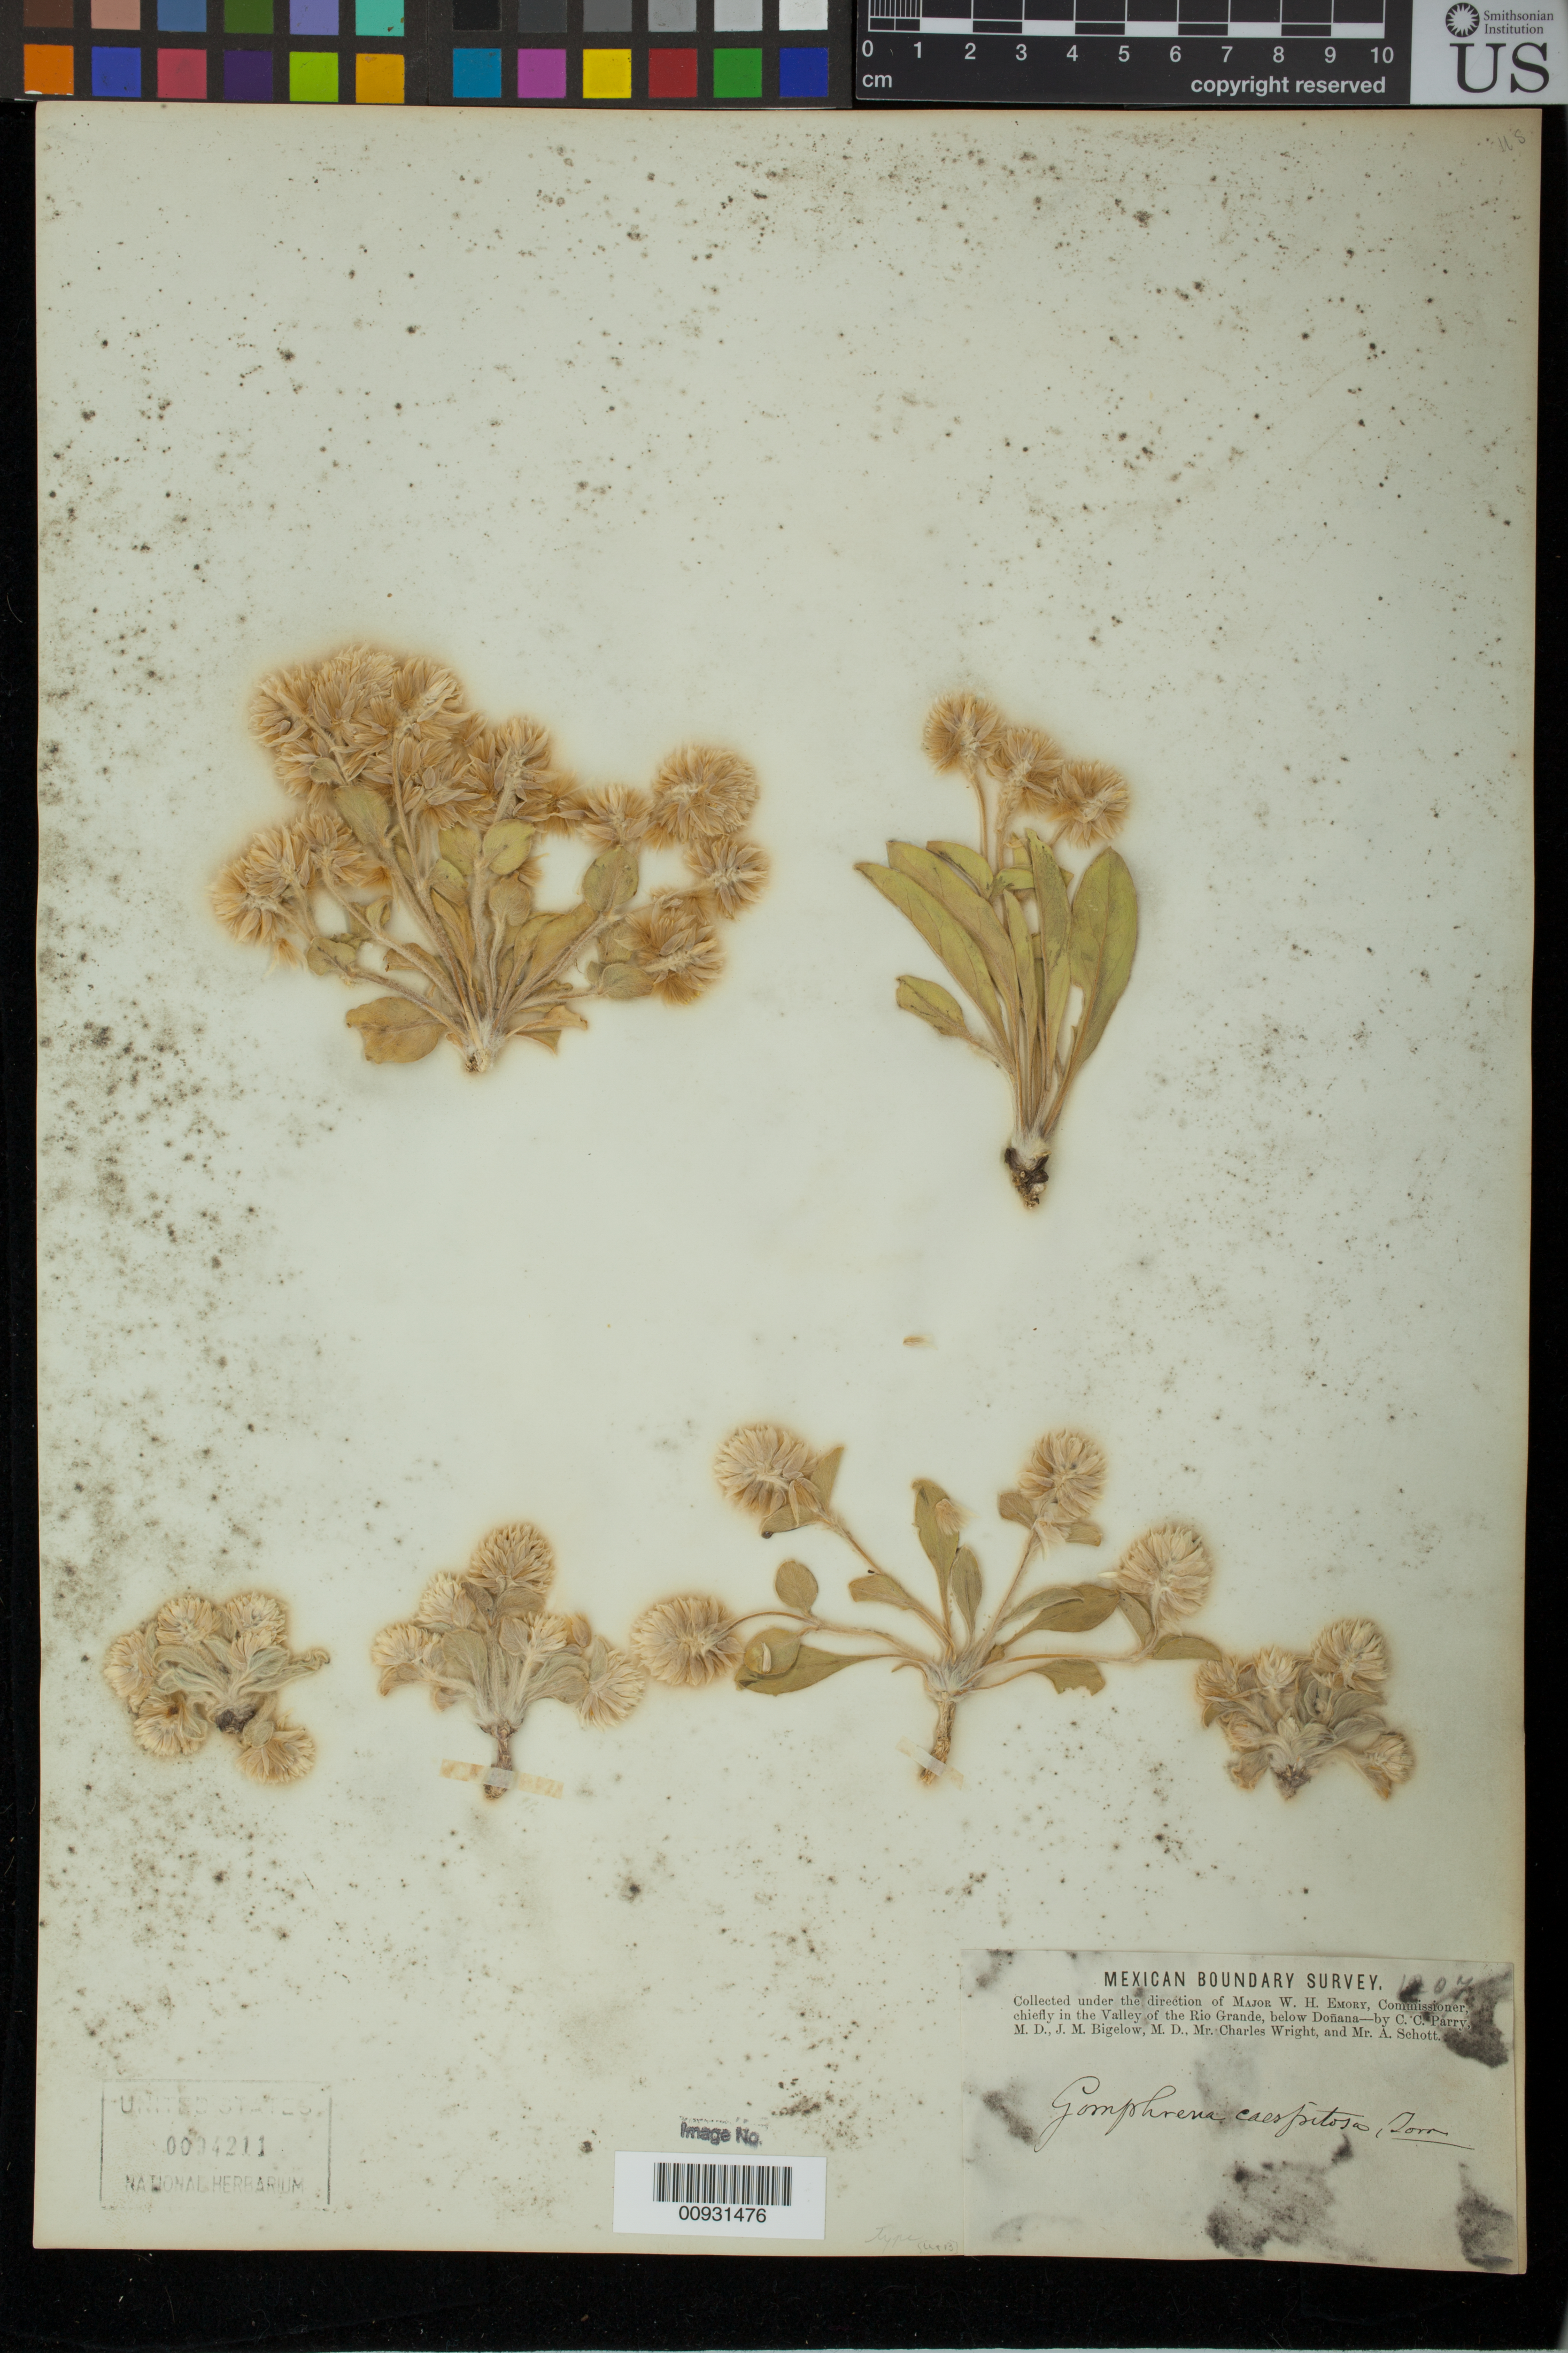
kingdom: Plantae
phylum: Tracheophyta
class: Magnoliopsida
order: Caryophyllales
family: Amaranthaceae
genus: Gomphrena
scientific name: Gomphrena caespitosa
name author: Torr. in Emory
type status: Isosyntype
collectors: Mexican Boundary Survey, C. C. Parry, J. M. Bigelow, C. Wright & A. C. V. Schott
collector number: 1207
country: United States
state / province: New Mexico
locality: Chiefly in the Valley of the Río Grande, below Doñana.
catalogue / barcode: US 94211